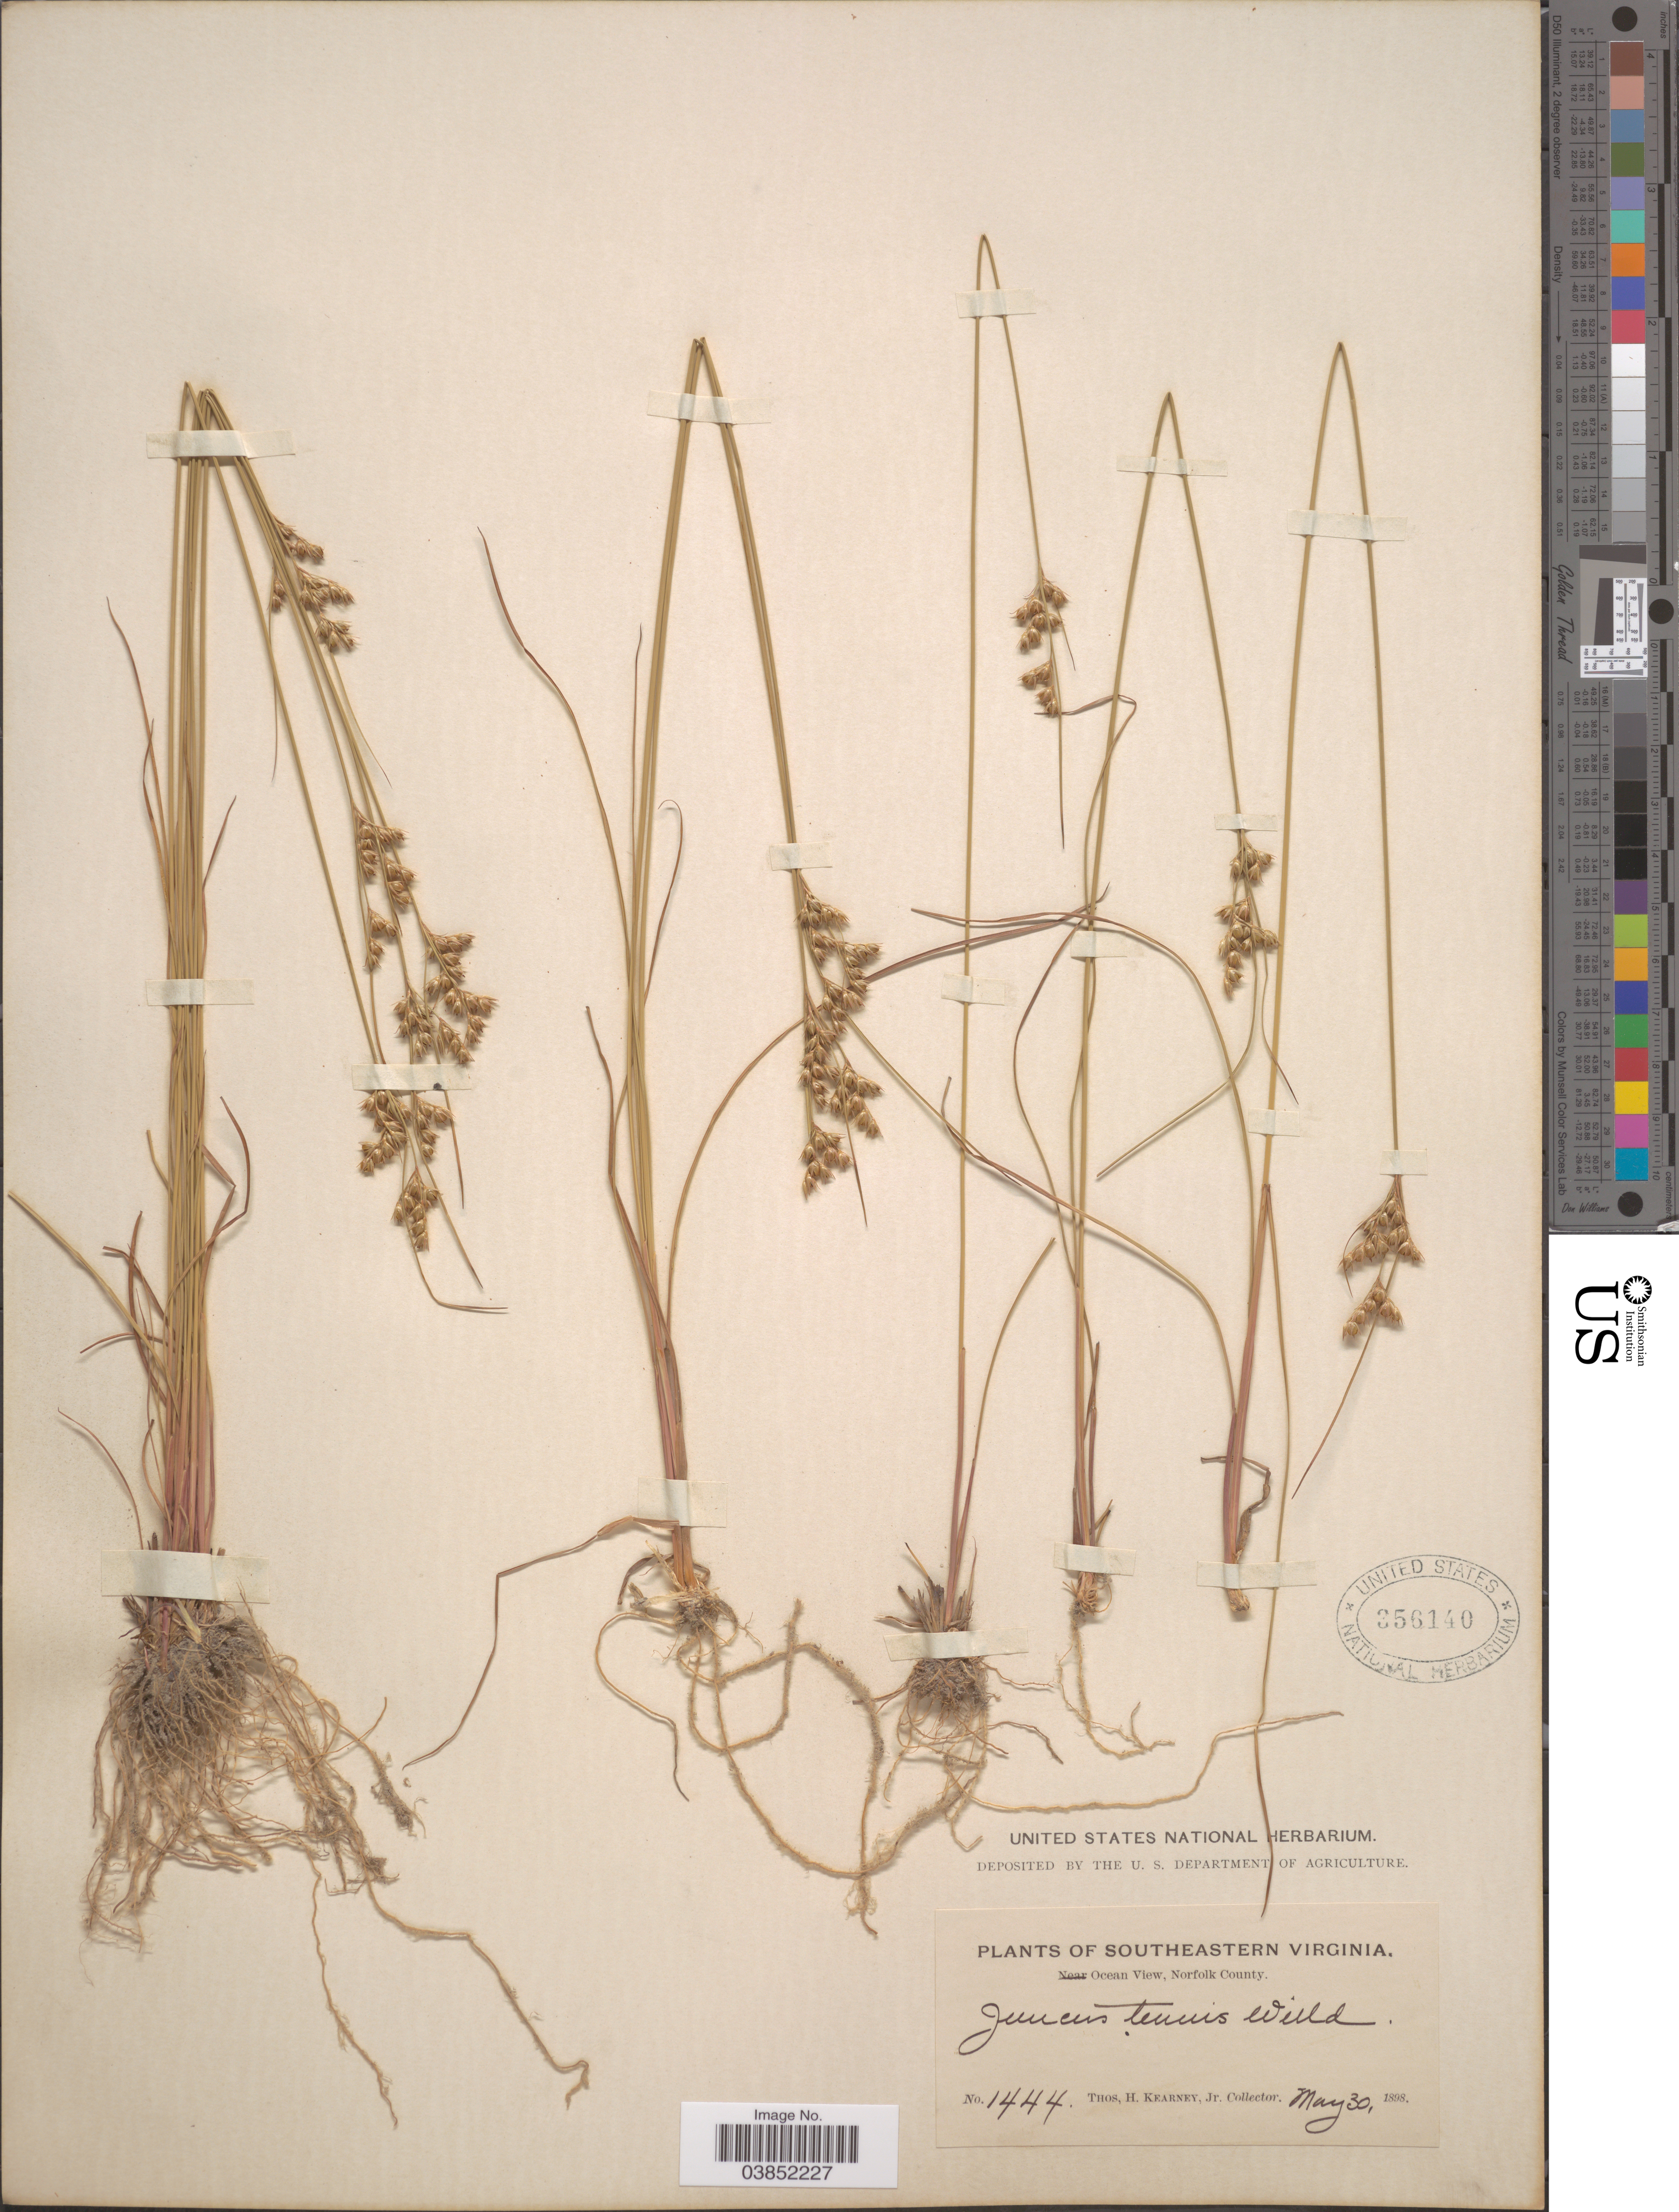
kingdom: Plantae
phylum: Tracheophyta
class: Liliopsida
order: Poales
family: Juncaceae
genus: Juncus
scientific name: Juncus dichotomus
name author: Elliott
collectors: T. H. Kearney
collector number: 1444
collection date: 1898-05-30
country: United States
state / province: Virginia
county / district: City of Norfolk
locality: Southeastern Virginia. Ocean View. Norfolk County.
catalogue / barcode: US 356140